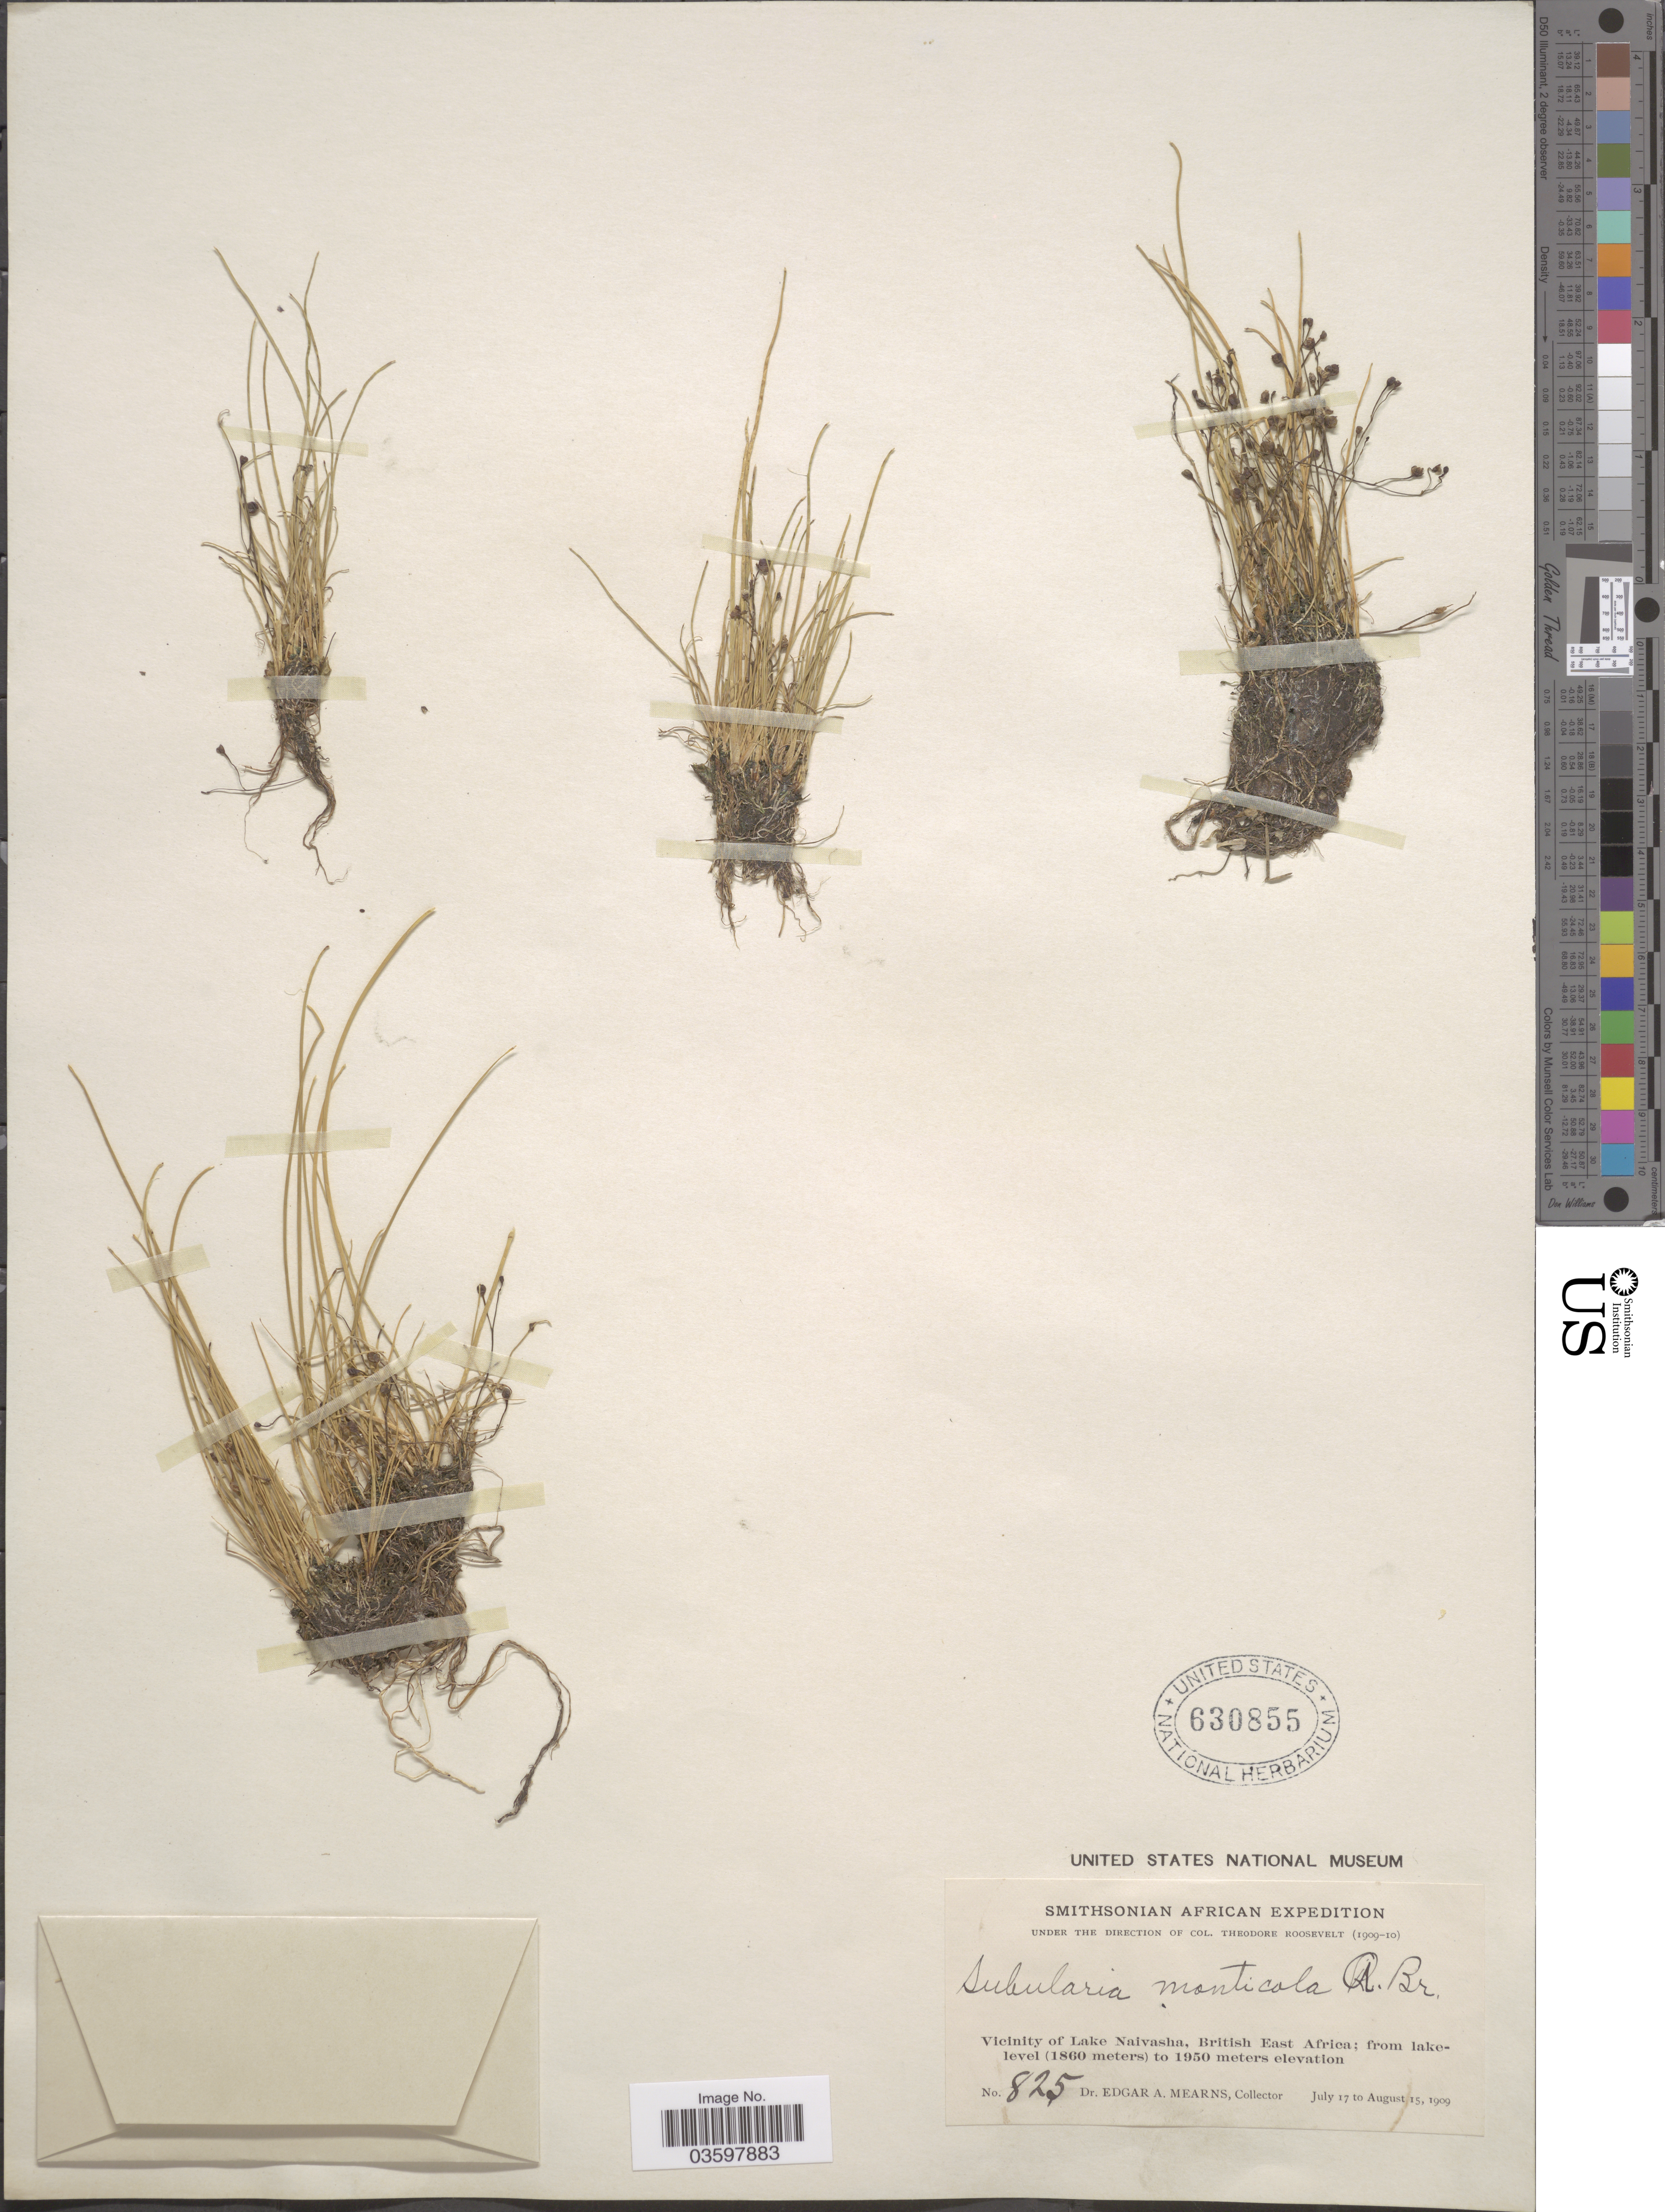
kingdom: Plantae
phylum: Tracheophyta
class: Magnoliopsida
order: Brassicales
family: Brassicaceae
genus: Subularia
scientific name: Subularia monticola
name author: A. Braun ex Schweinf.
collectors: E. A. Mearns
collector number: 825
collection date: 1909-07-17/1909-08-15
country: Kenya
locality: Vicinity of Lake Naivasha, British East Africa.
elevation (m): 1860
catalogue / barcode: US 630855